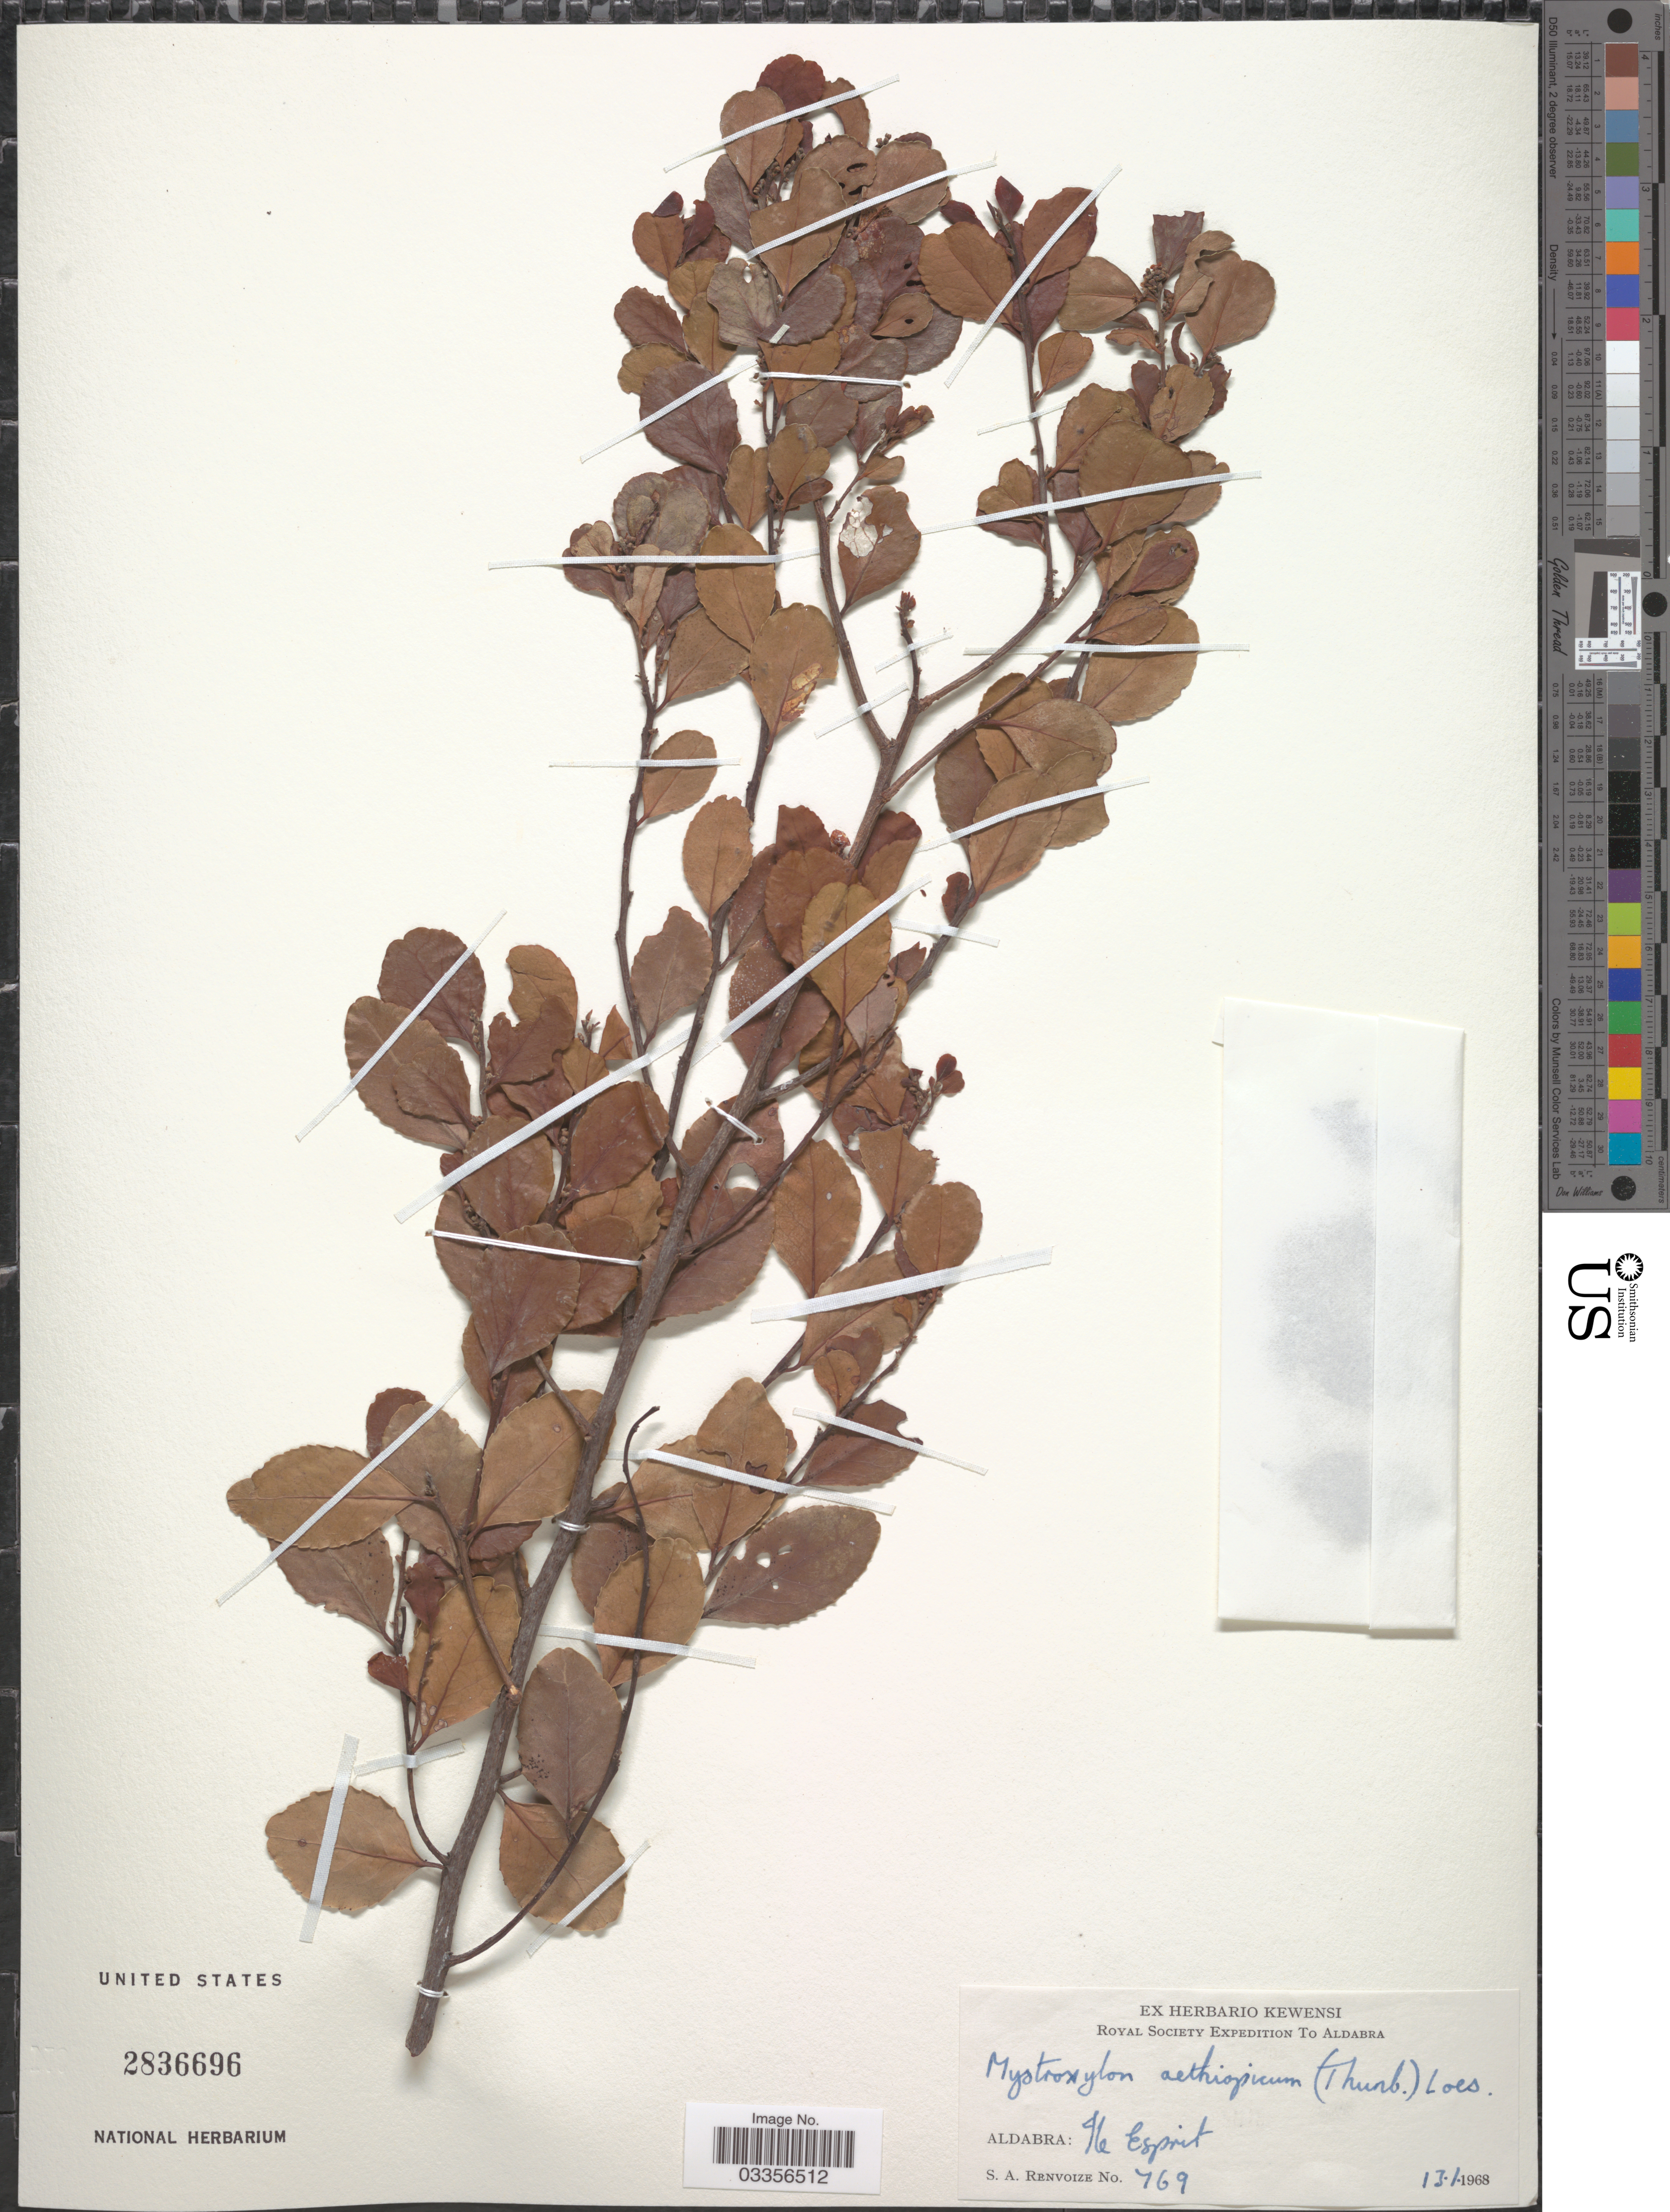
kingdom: Plantae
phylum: Tracheophyta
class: Magnoliopsida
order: Celastrales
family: Celastraceae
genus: Mystroxylon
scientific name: Mystroxylon aethiopicum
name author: (Thunb.) Loes.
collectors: S. A. Renvoize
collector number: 769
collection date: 1968-03-12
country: Seychelles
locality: Aldabra: Ile Esprit.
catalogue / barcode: US 2836696